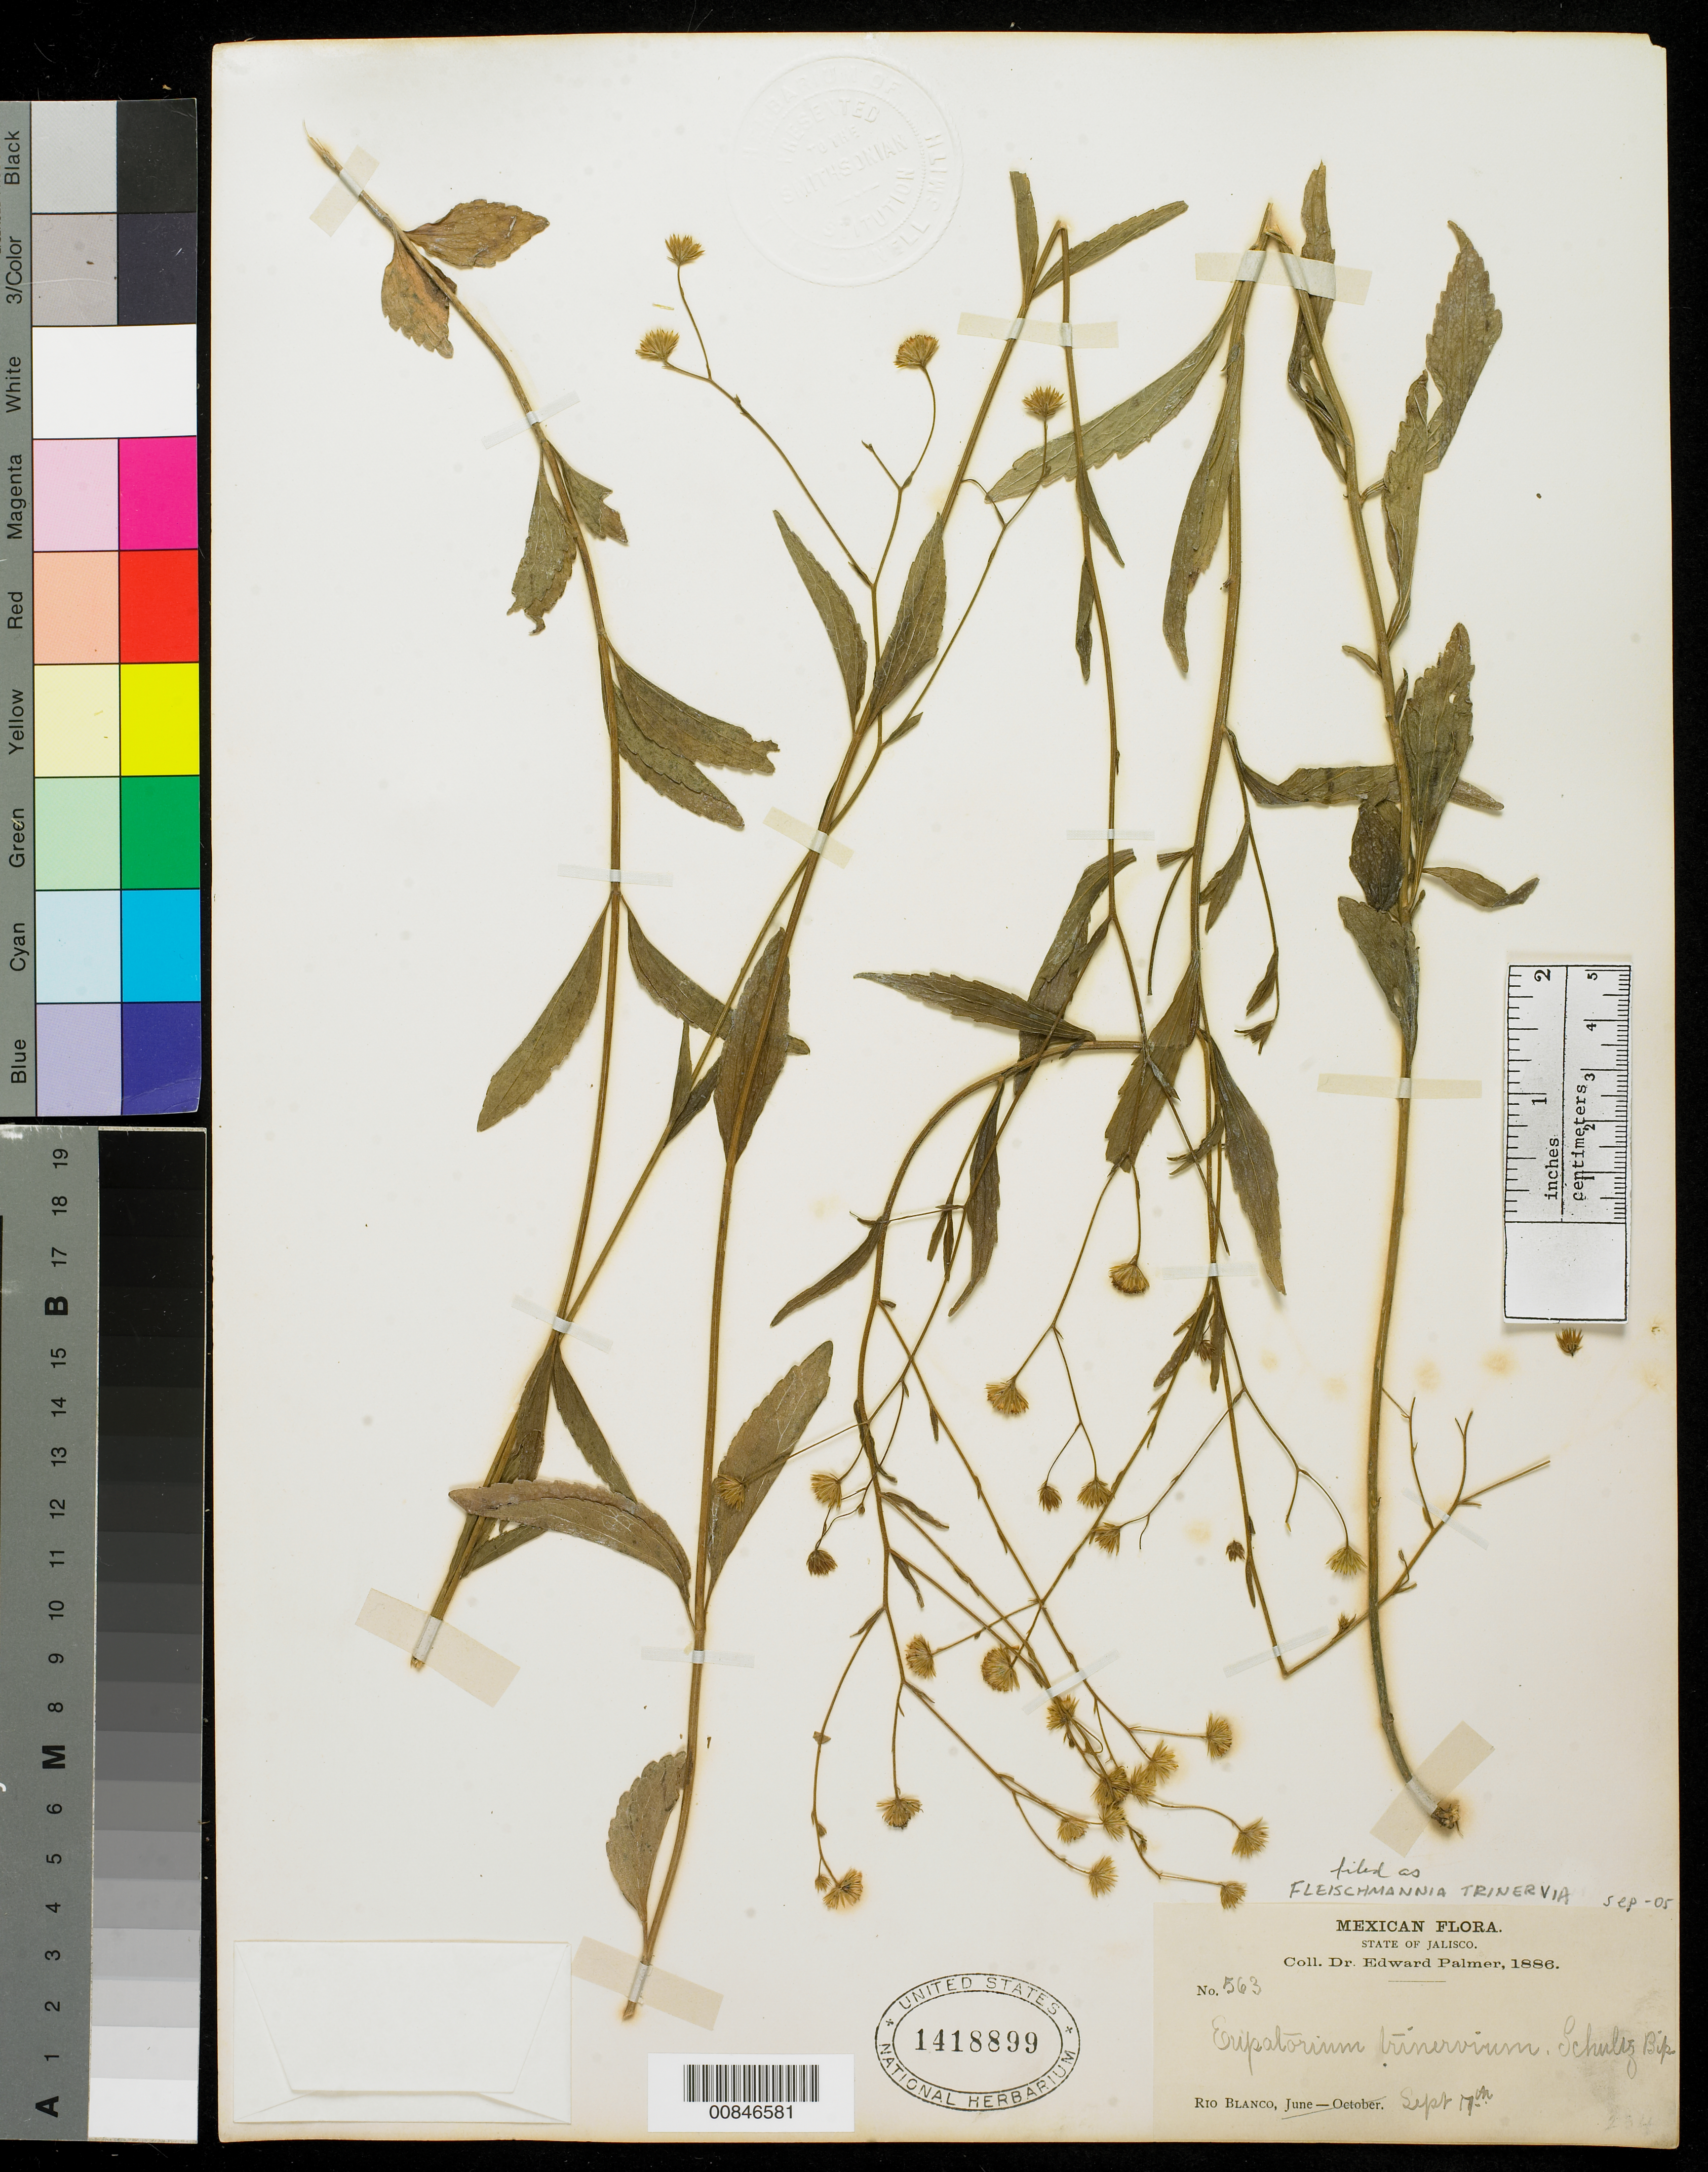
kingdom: Plantae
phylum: Tracheophyta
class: Magnoliopsida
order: Asterales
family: Asteraceae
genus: Fleischmannia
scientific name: Fleischmannia trinervia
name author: (Sch. Bip.) R.M. King & H. Rob.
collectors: E. Palmer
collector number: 563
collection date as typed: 17 Sep 1886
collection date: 1886-09-17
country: Mexico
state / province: Jalisco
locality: Río Blanco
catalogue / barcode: US 1418899